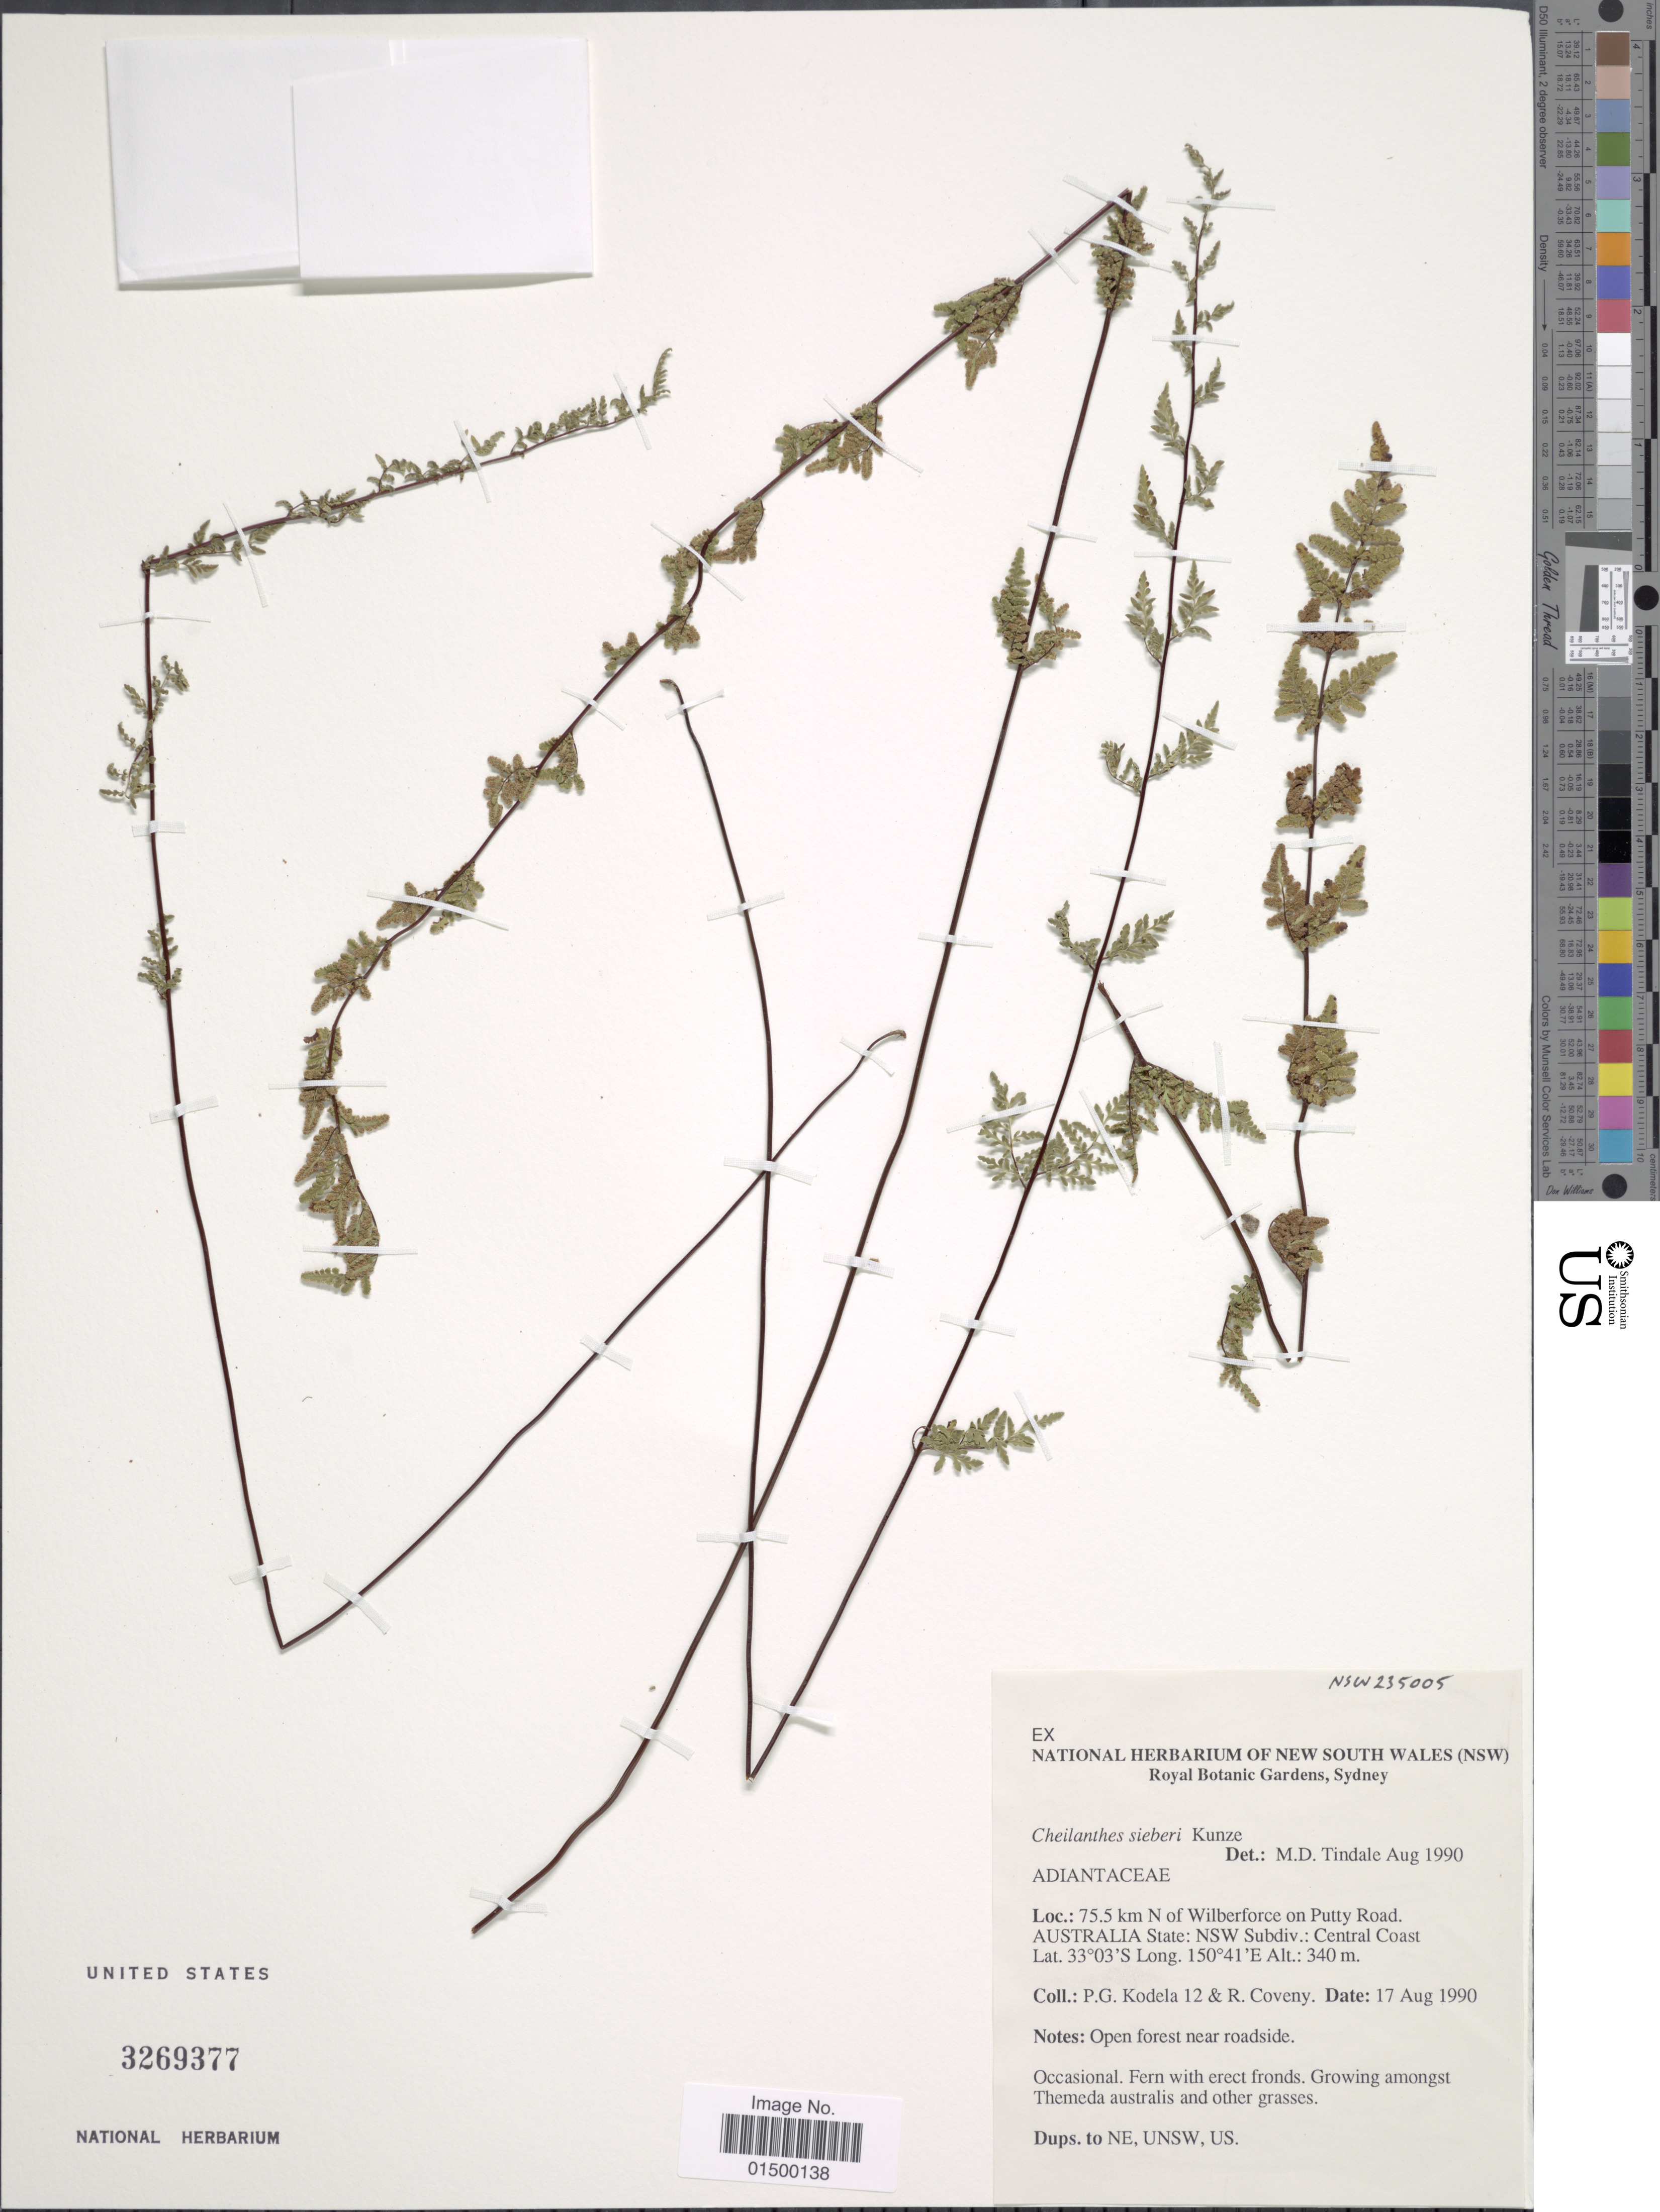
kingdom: Plantae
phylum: Tracheophyta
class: Polypodiopsida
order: Polypodiales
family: Pteridaceae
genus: Cheilanthes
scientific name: Cheilanthes sieberi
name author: Kunze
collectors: P. Kodela & R. Coveny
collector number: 12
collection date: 1990-08-17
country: Australia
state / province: New South Wales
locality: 75.5 km N of Wilboerforce on Putty Road, Australia State:NSW subdiv.: Central Coast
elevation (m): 340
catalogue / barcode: US 3269377